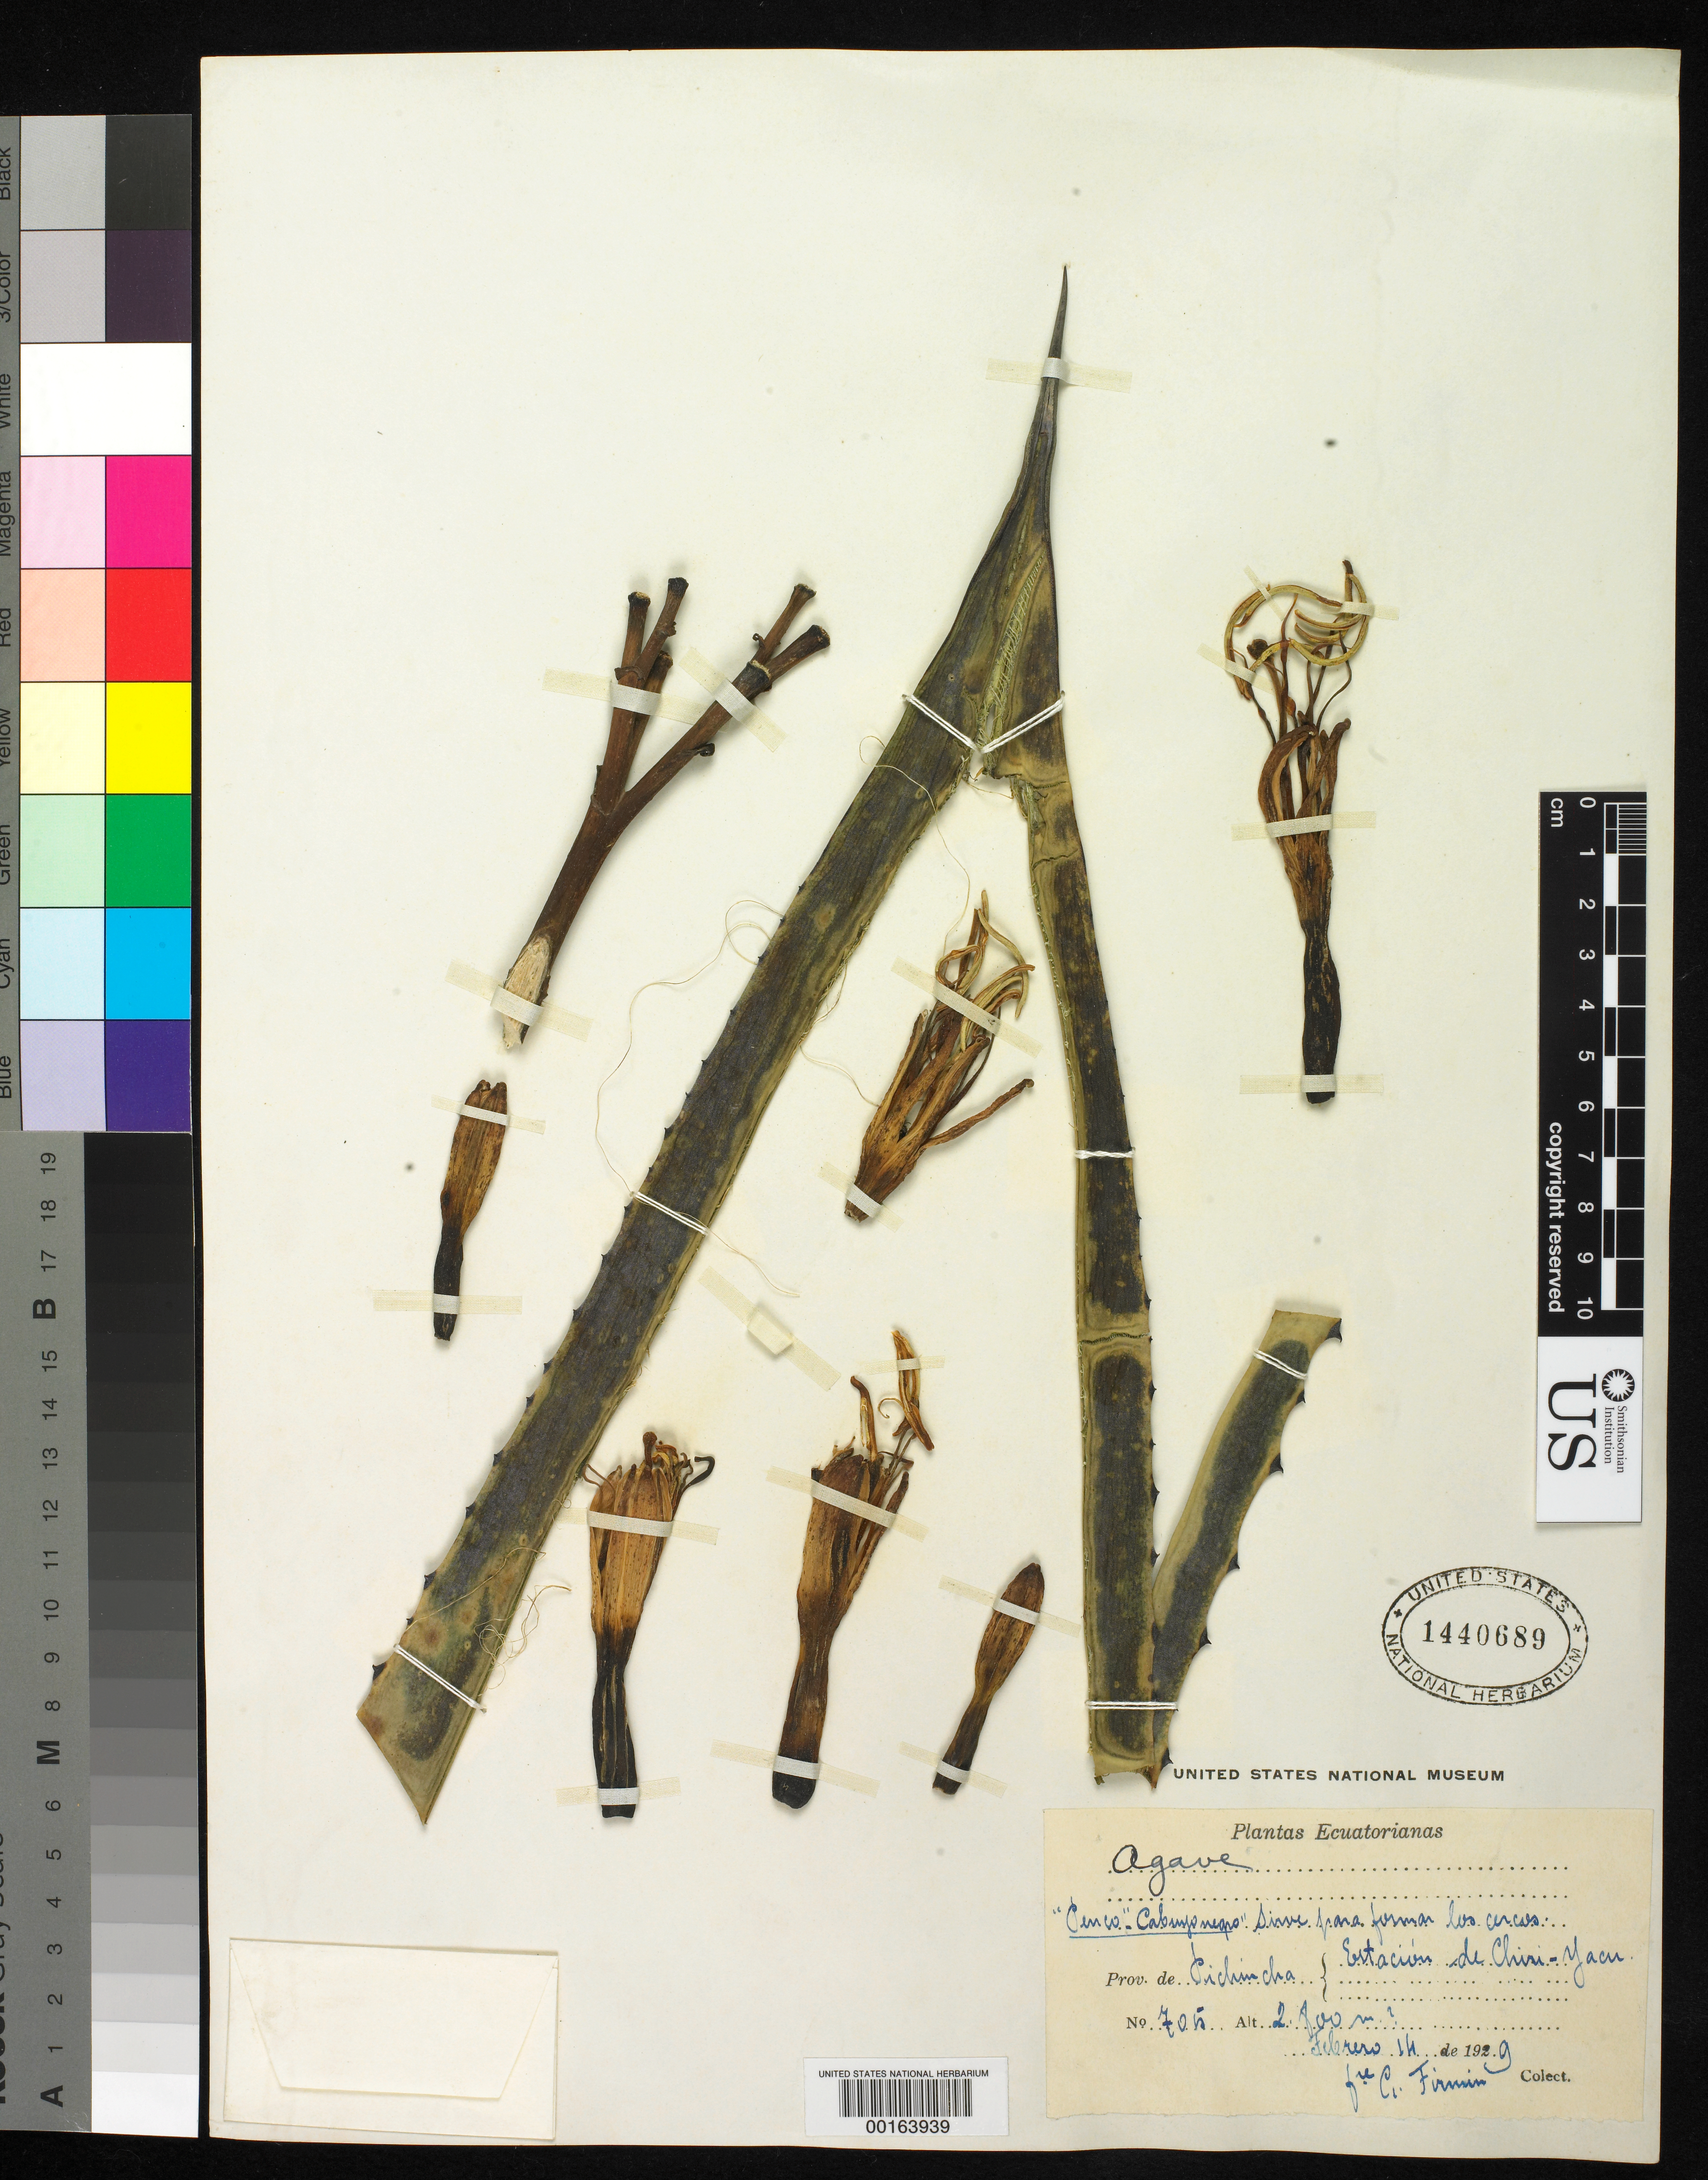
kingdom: Plantae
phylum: Tracheophyta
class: Liliopsida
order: Asparagales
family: Asparagaceae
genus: Agave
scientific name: Agave americana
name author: L.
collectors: G. Firmin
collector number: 705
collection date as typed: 14 Feb 1929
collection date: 1929-02-14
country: Ecuador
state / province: Pichincha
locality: Estacion de chiri-yacu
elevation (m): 2800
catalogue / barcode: US 1440689